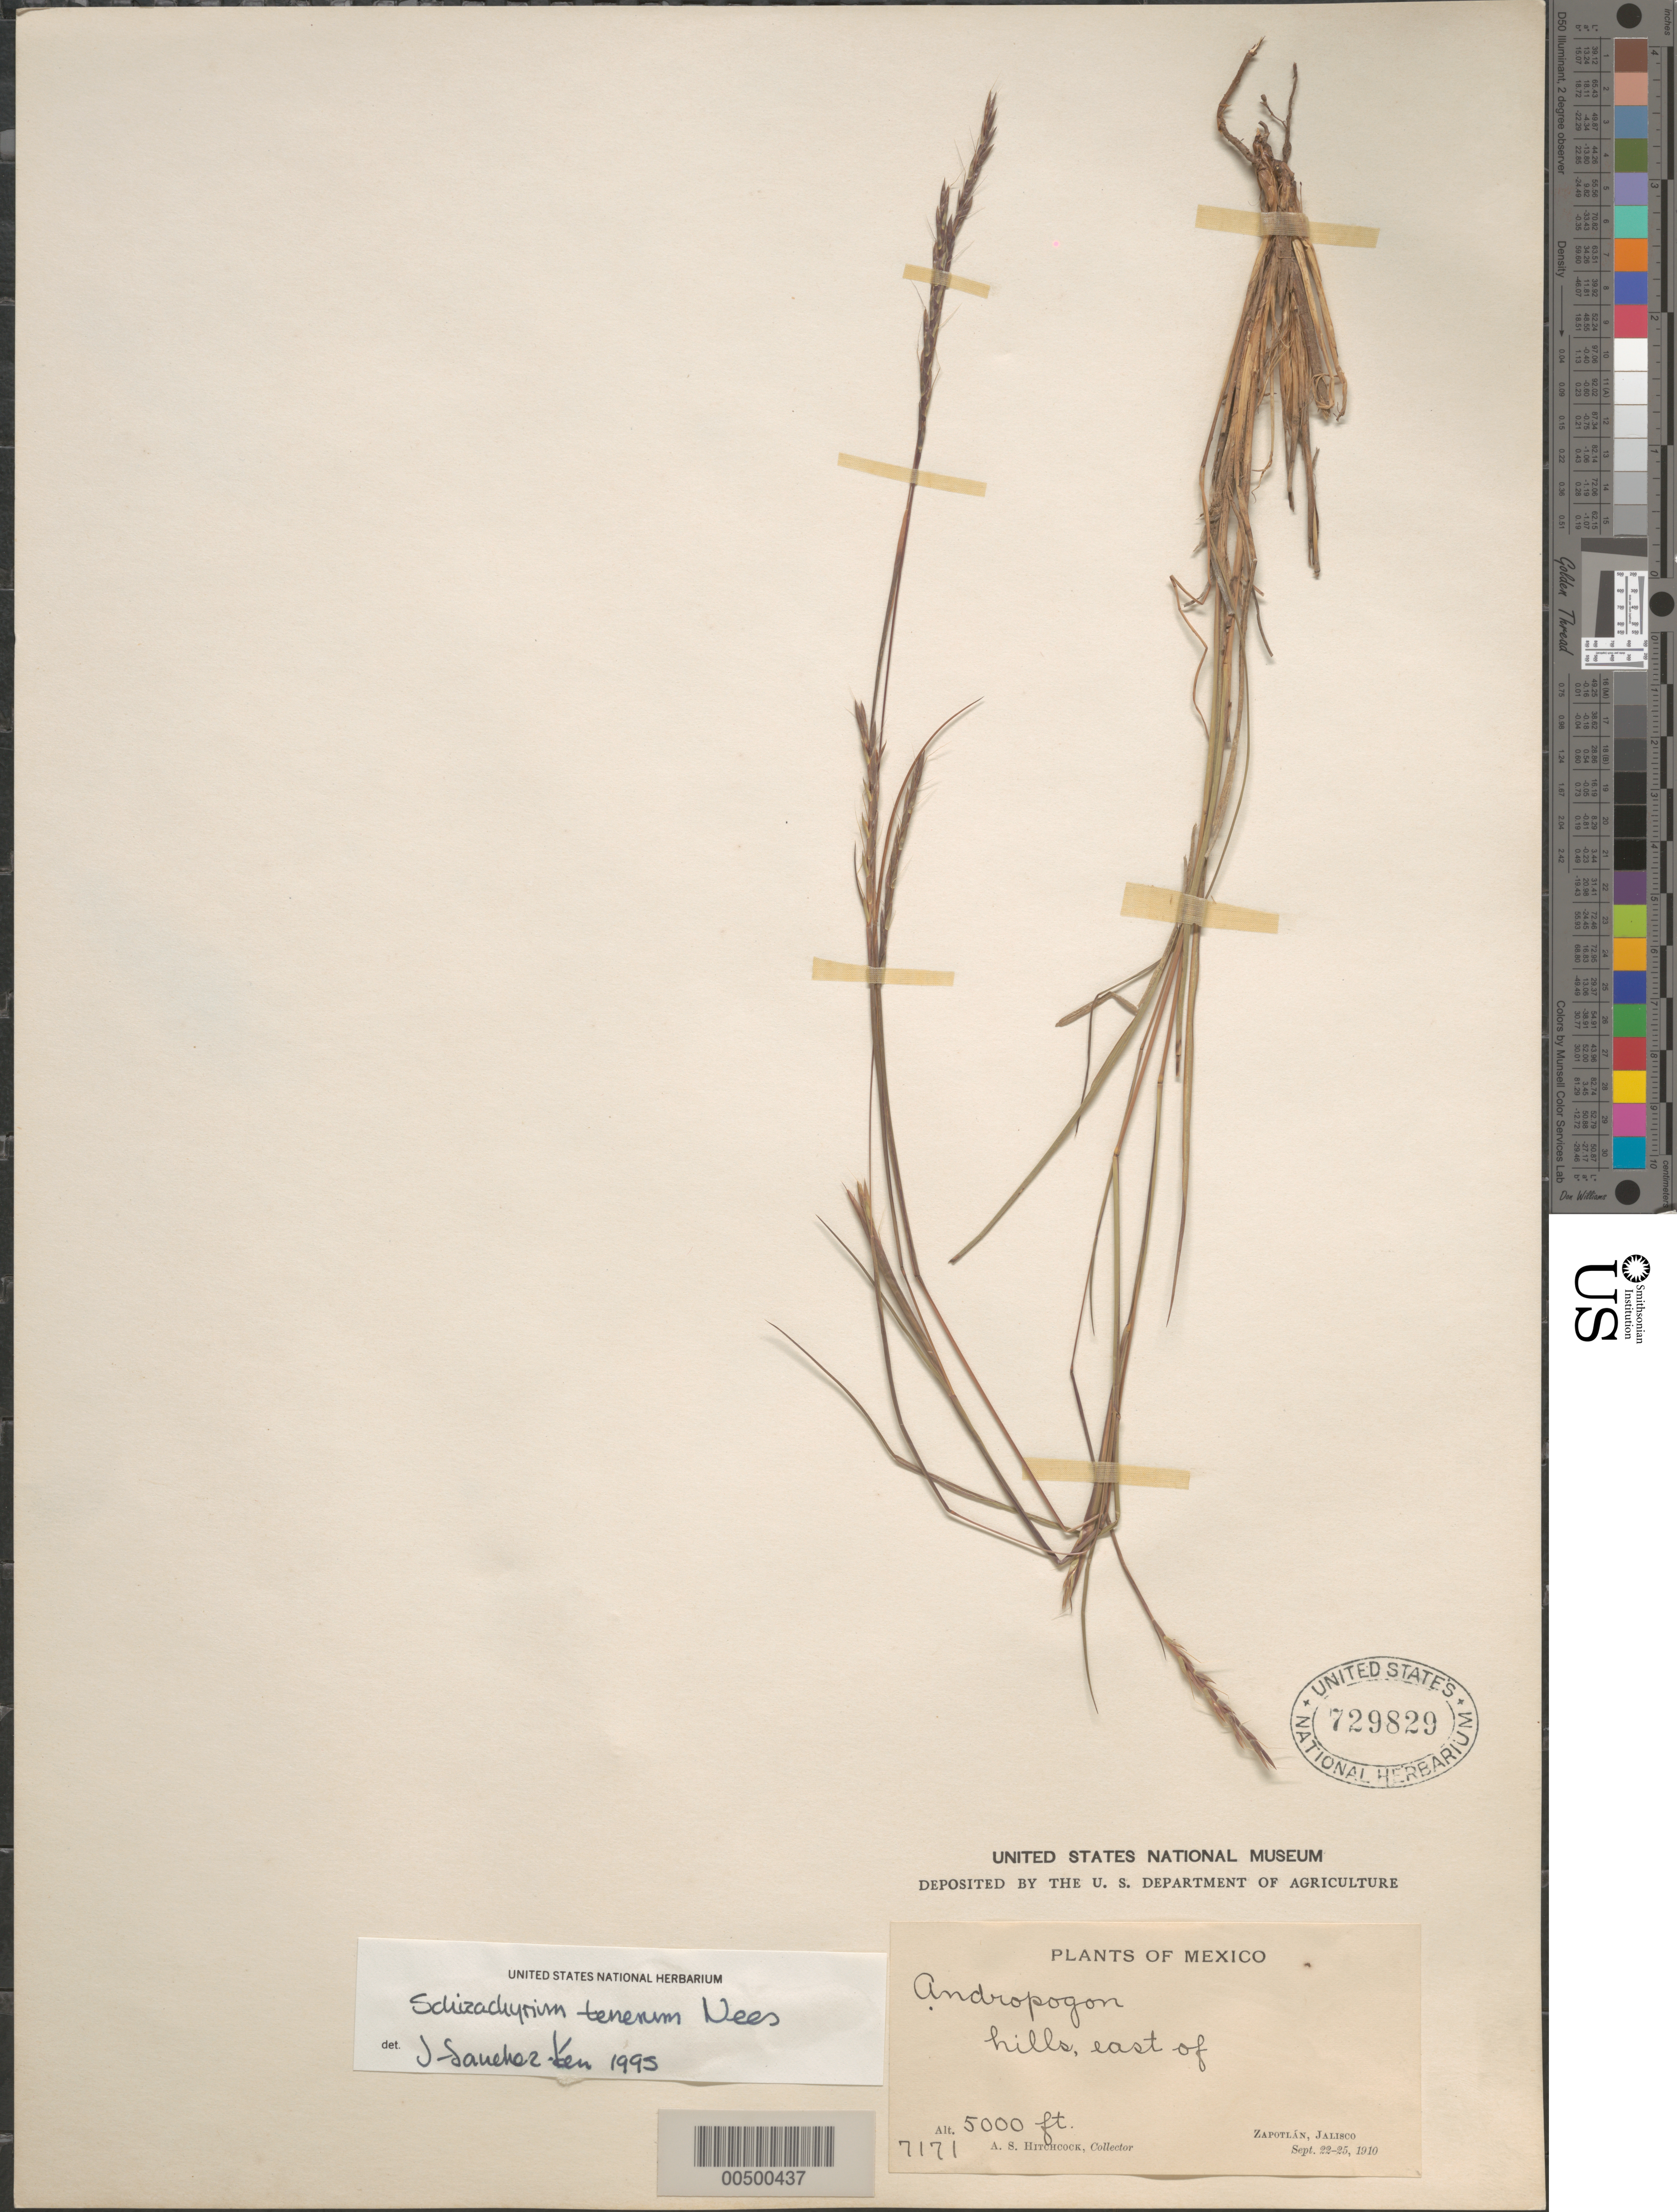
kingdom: Plantae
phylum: Tracheophyta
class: Liliopsida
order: Poales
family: Poaceae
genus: Schizachyrium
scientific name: Schizachyrium tenerum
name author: Nees in Mart.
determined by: Sánchez-Ken, J. G.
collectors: A. S. Hitchcock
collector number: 7171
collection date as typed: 22 Sep 1910 to 25 Sep 1910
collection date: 1910-09-22/1910-09-25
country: Mexico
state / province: Jalisco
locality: E of Zapotlán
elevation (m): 1524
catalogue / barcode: US 729829